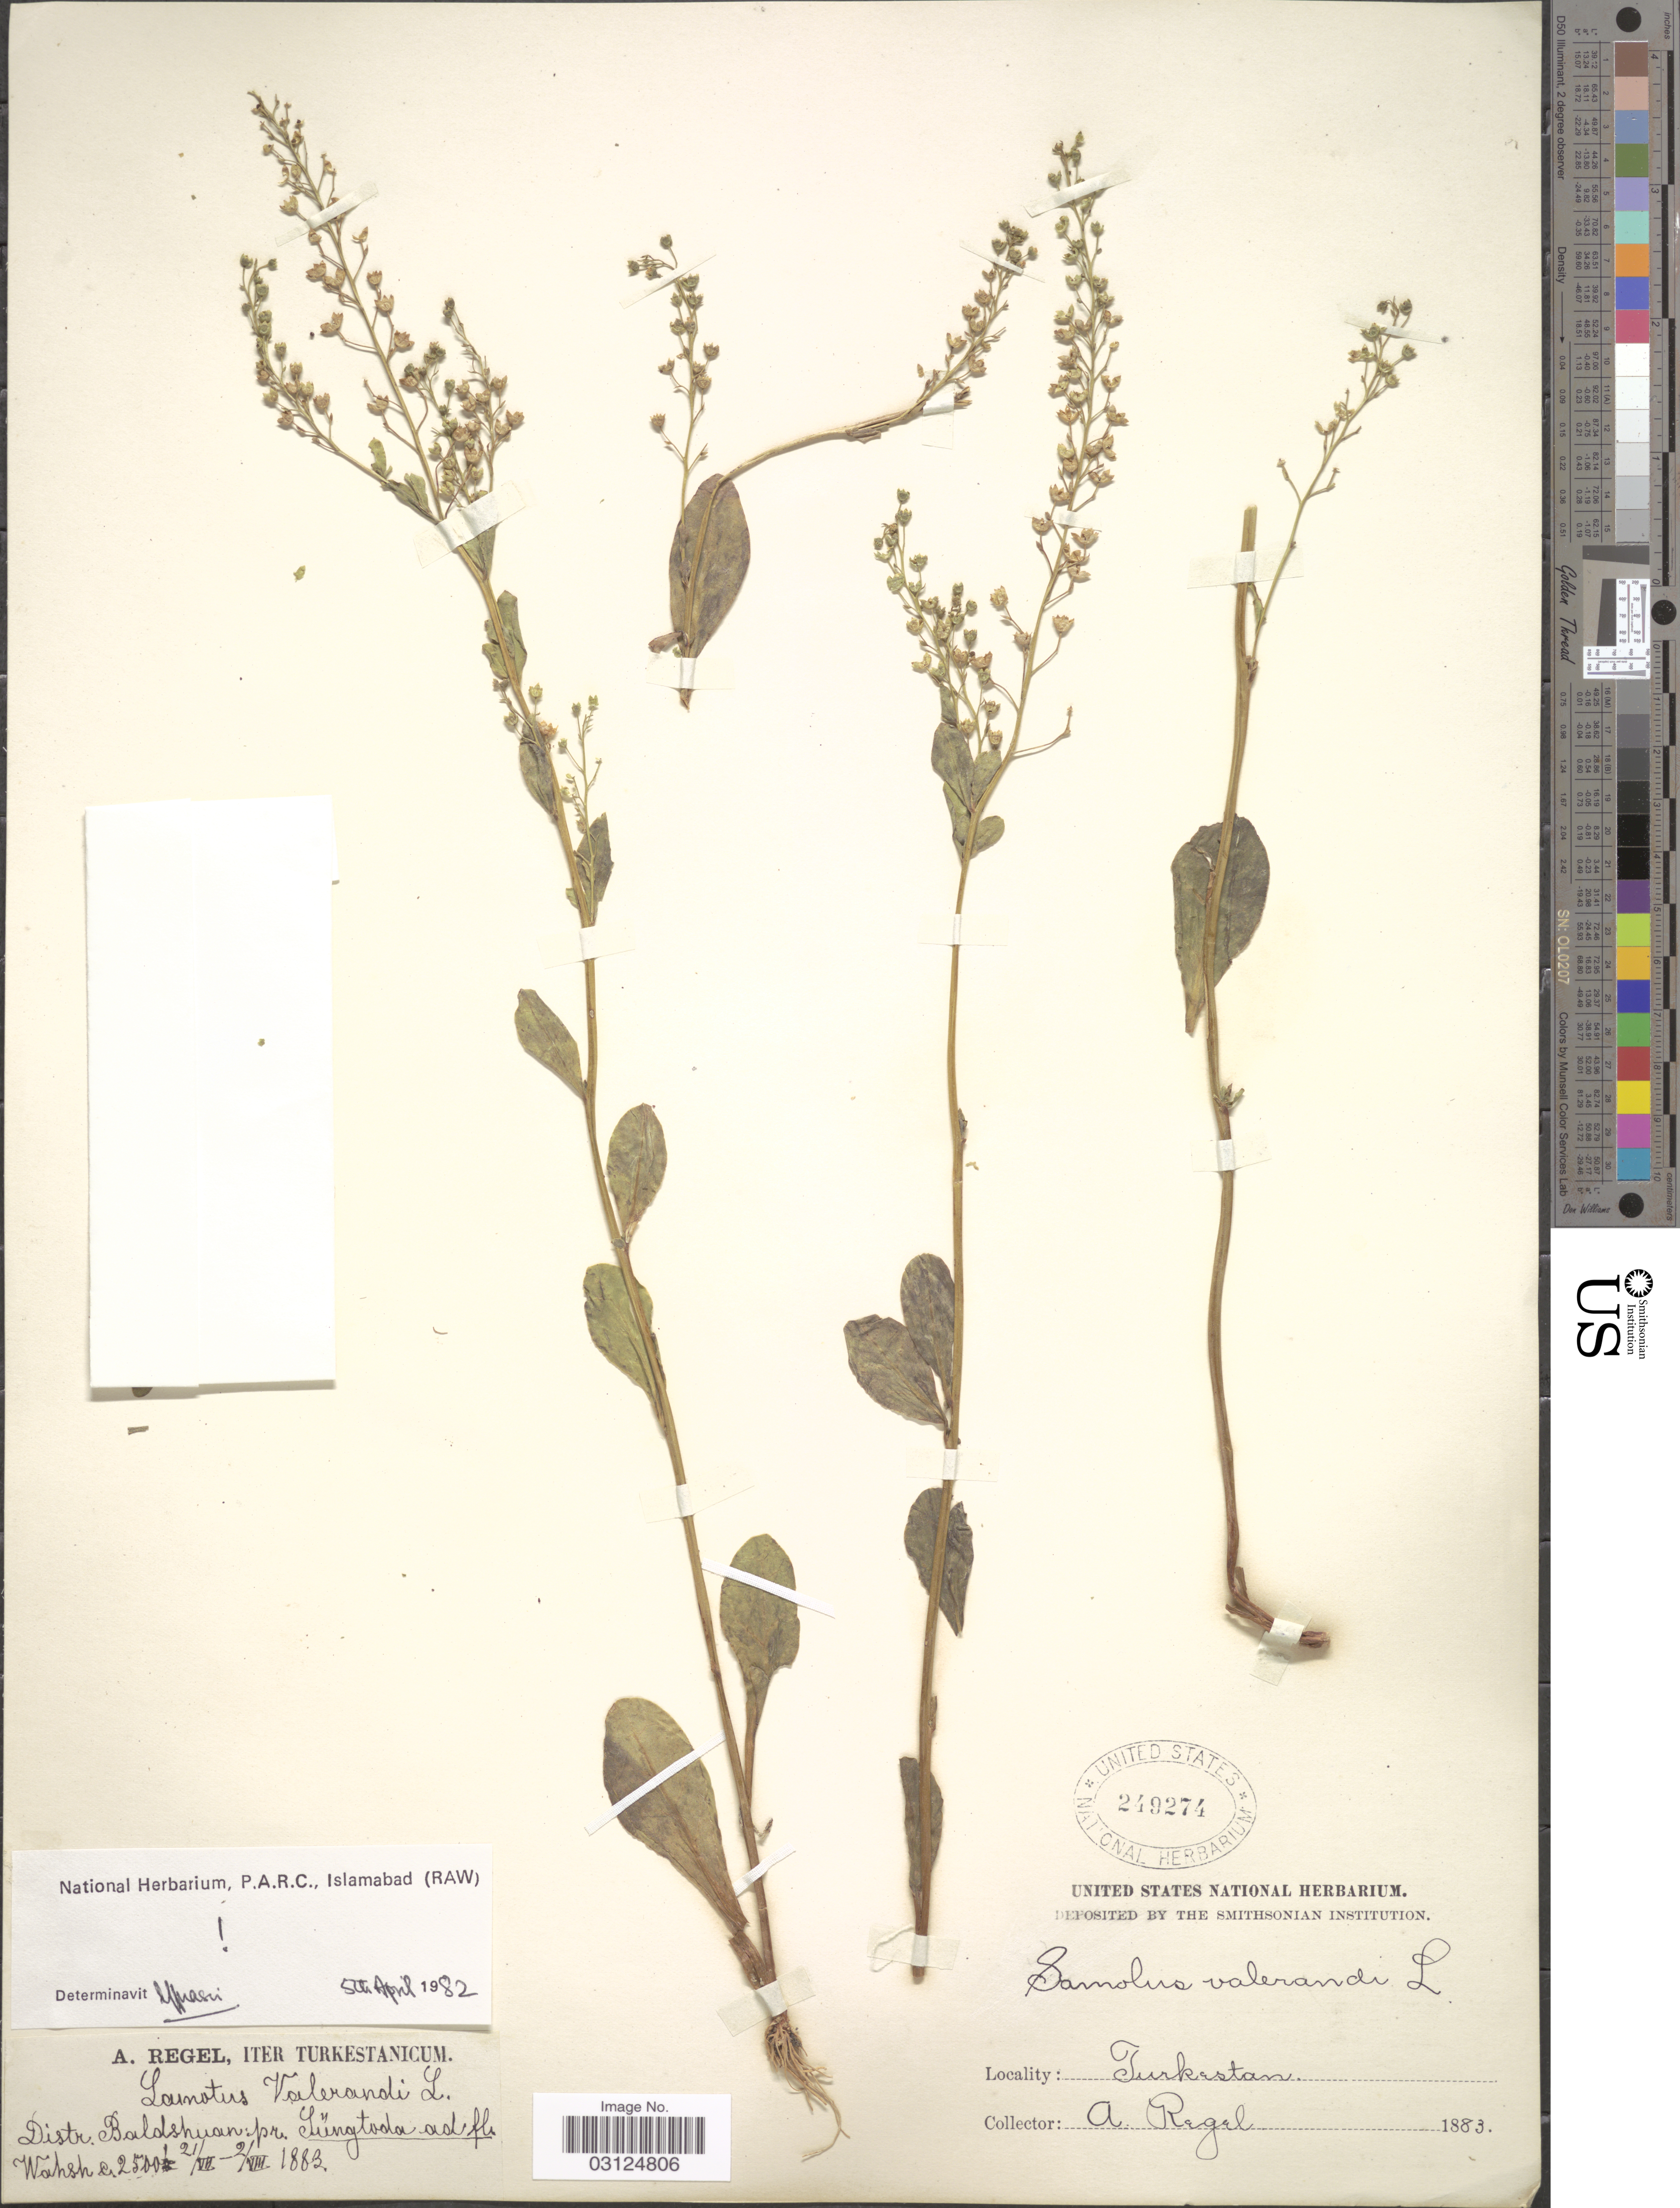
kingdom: Plantae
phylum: Tracheophyta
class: Magnoliopsida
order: Ericales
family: Primulaceae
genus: Samolus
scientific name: Samolus valerandi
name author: L.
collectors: A. Regel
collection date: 1883-07-21/1883-08-02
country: Tajikistan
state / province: Khatlon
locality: Turkestanicum. Distr. Baldshuan: pr. Lüngtoda ad fl. Wahsh.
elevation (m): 762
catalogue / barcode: US 249274